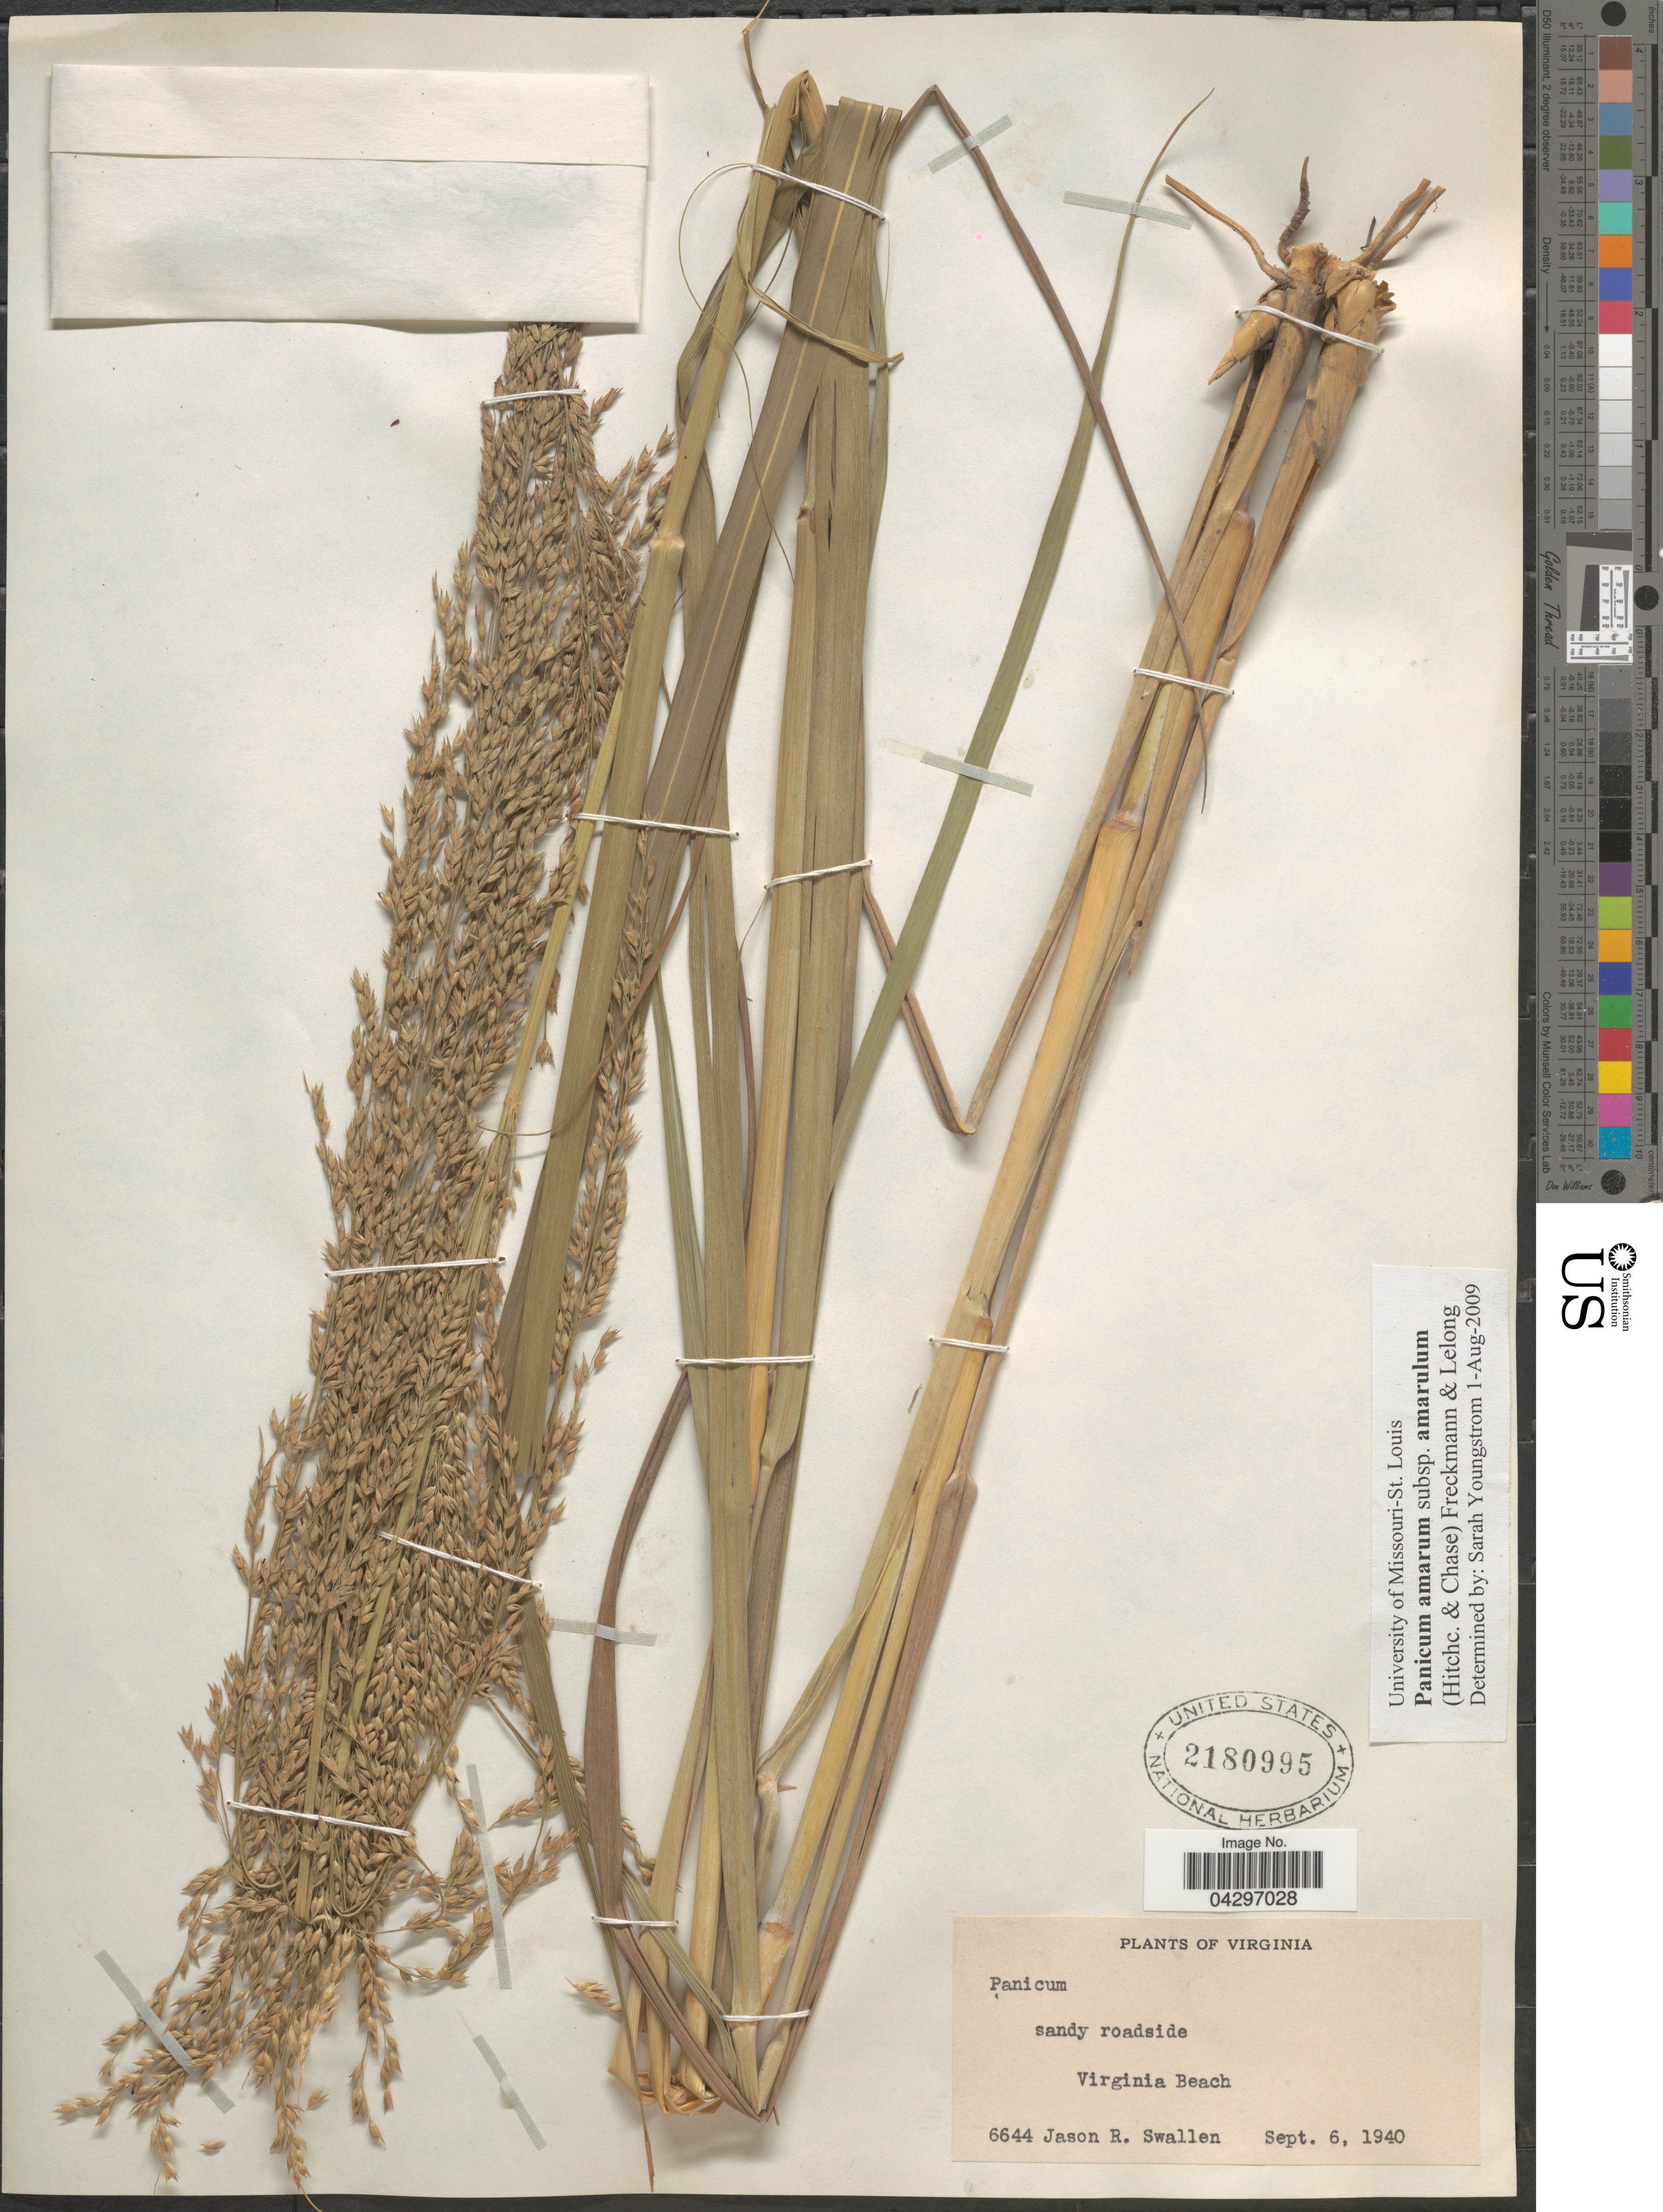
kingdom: Plantae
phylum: Tracheophyta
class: Liliopsida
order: Poales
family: Poaceae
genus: Panicum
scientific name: Panicum amarum var. amarulum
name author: (Hitchc. & Chase) Freckmann & Lelong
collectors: J. R. Swallen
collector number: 6644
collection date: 1940-09-06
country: United States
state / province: Virginia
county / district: City of Virginia Beach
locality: Sandy roadside. Virginia Beach.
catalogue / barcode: US 2180995